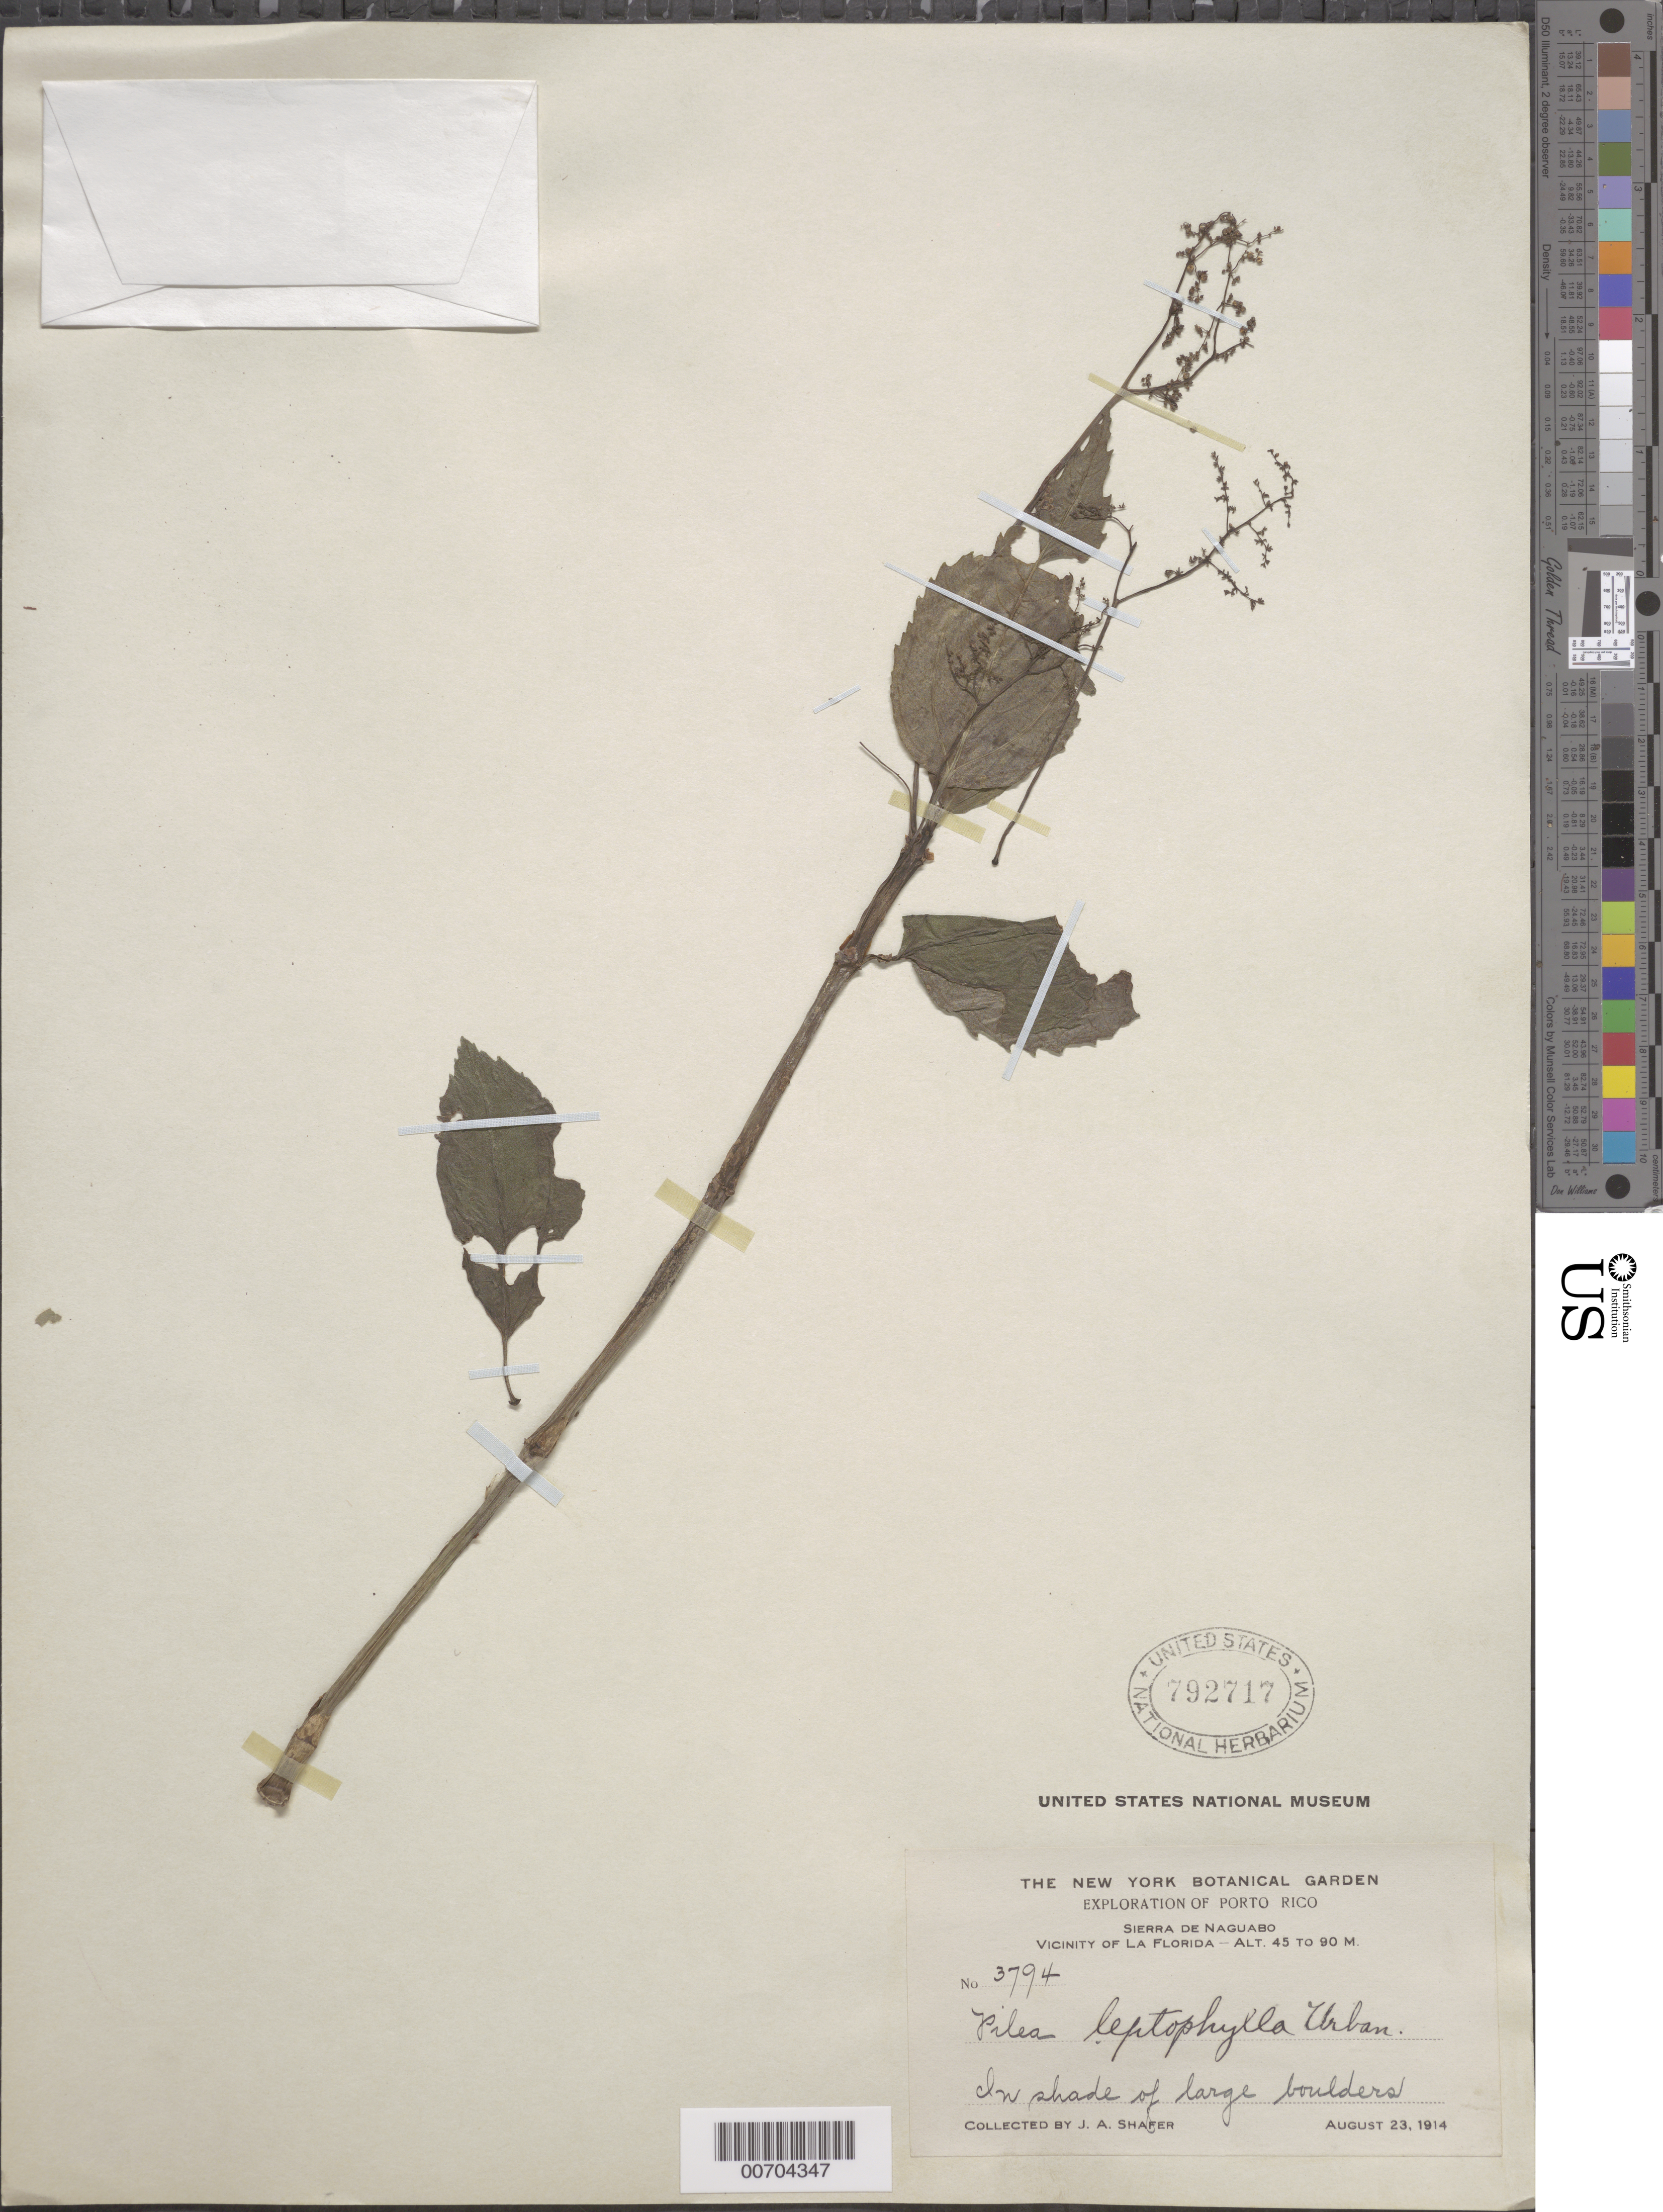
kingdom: Plantae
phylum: Tracheophyta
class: Magnoliopsida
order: Rosales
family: Urticaceae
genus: Pilea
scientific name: Pilea leptophylla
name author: Urb.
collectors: J. A. Shafer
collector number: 3794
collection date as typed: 23 Aug 1914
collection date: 1914-08-23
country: Puerto Rico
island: Greater Antilles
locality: Sierra de Naguabo, La Florida, vic of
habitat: In shade of large boulders.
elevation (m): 45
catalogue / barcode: US 792717